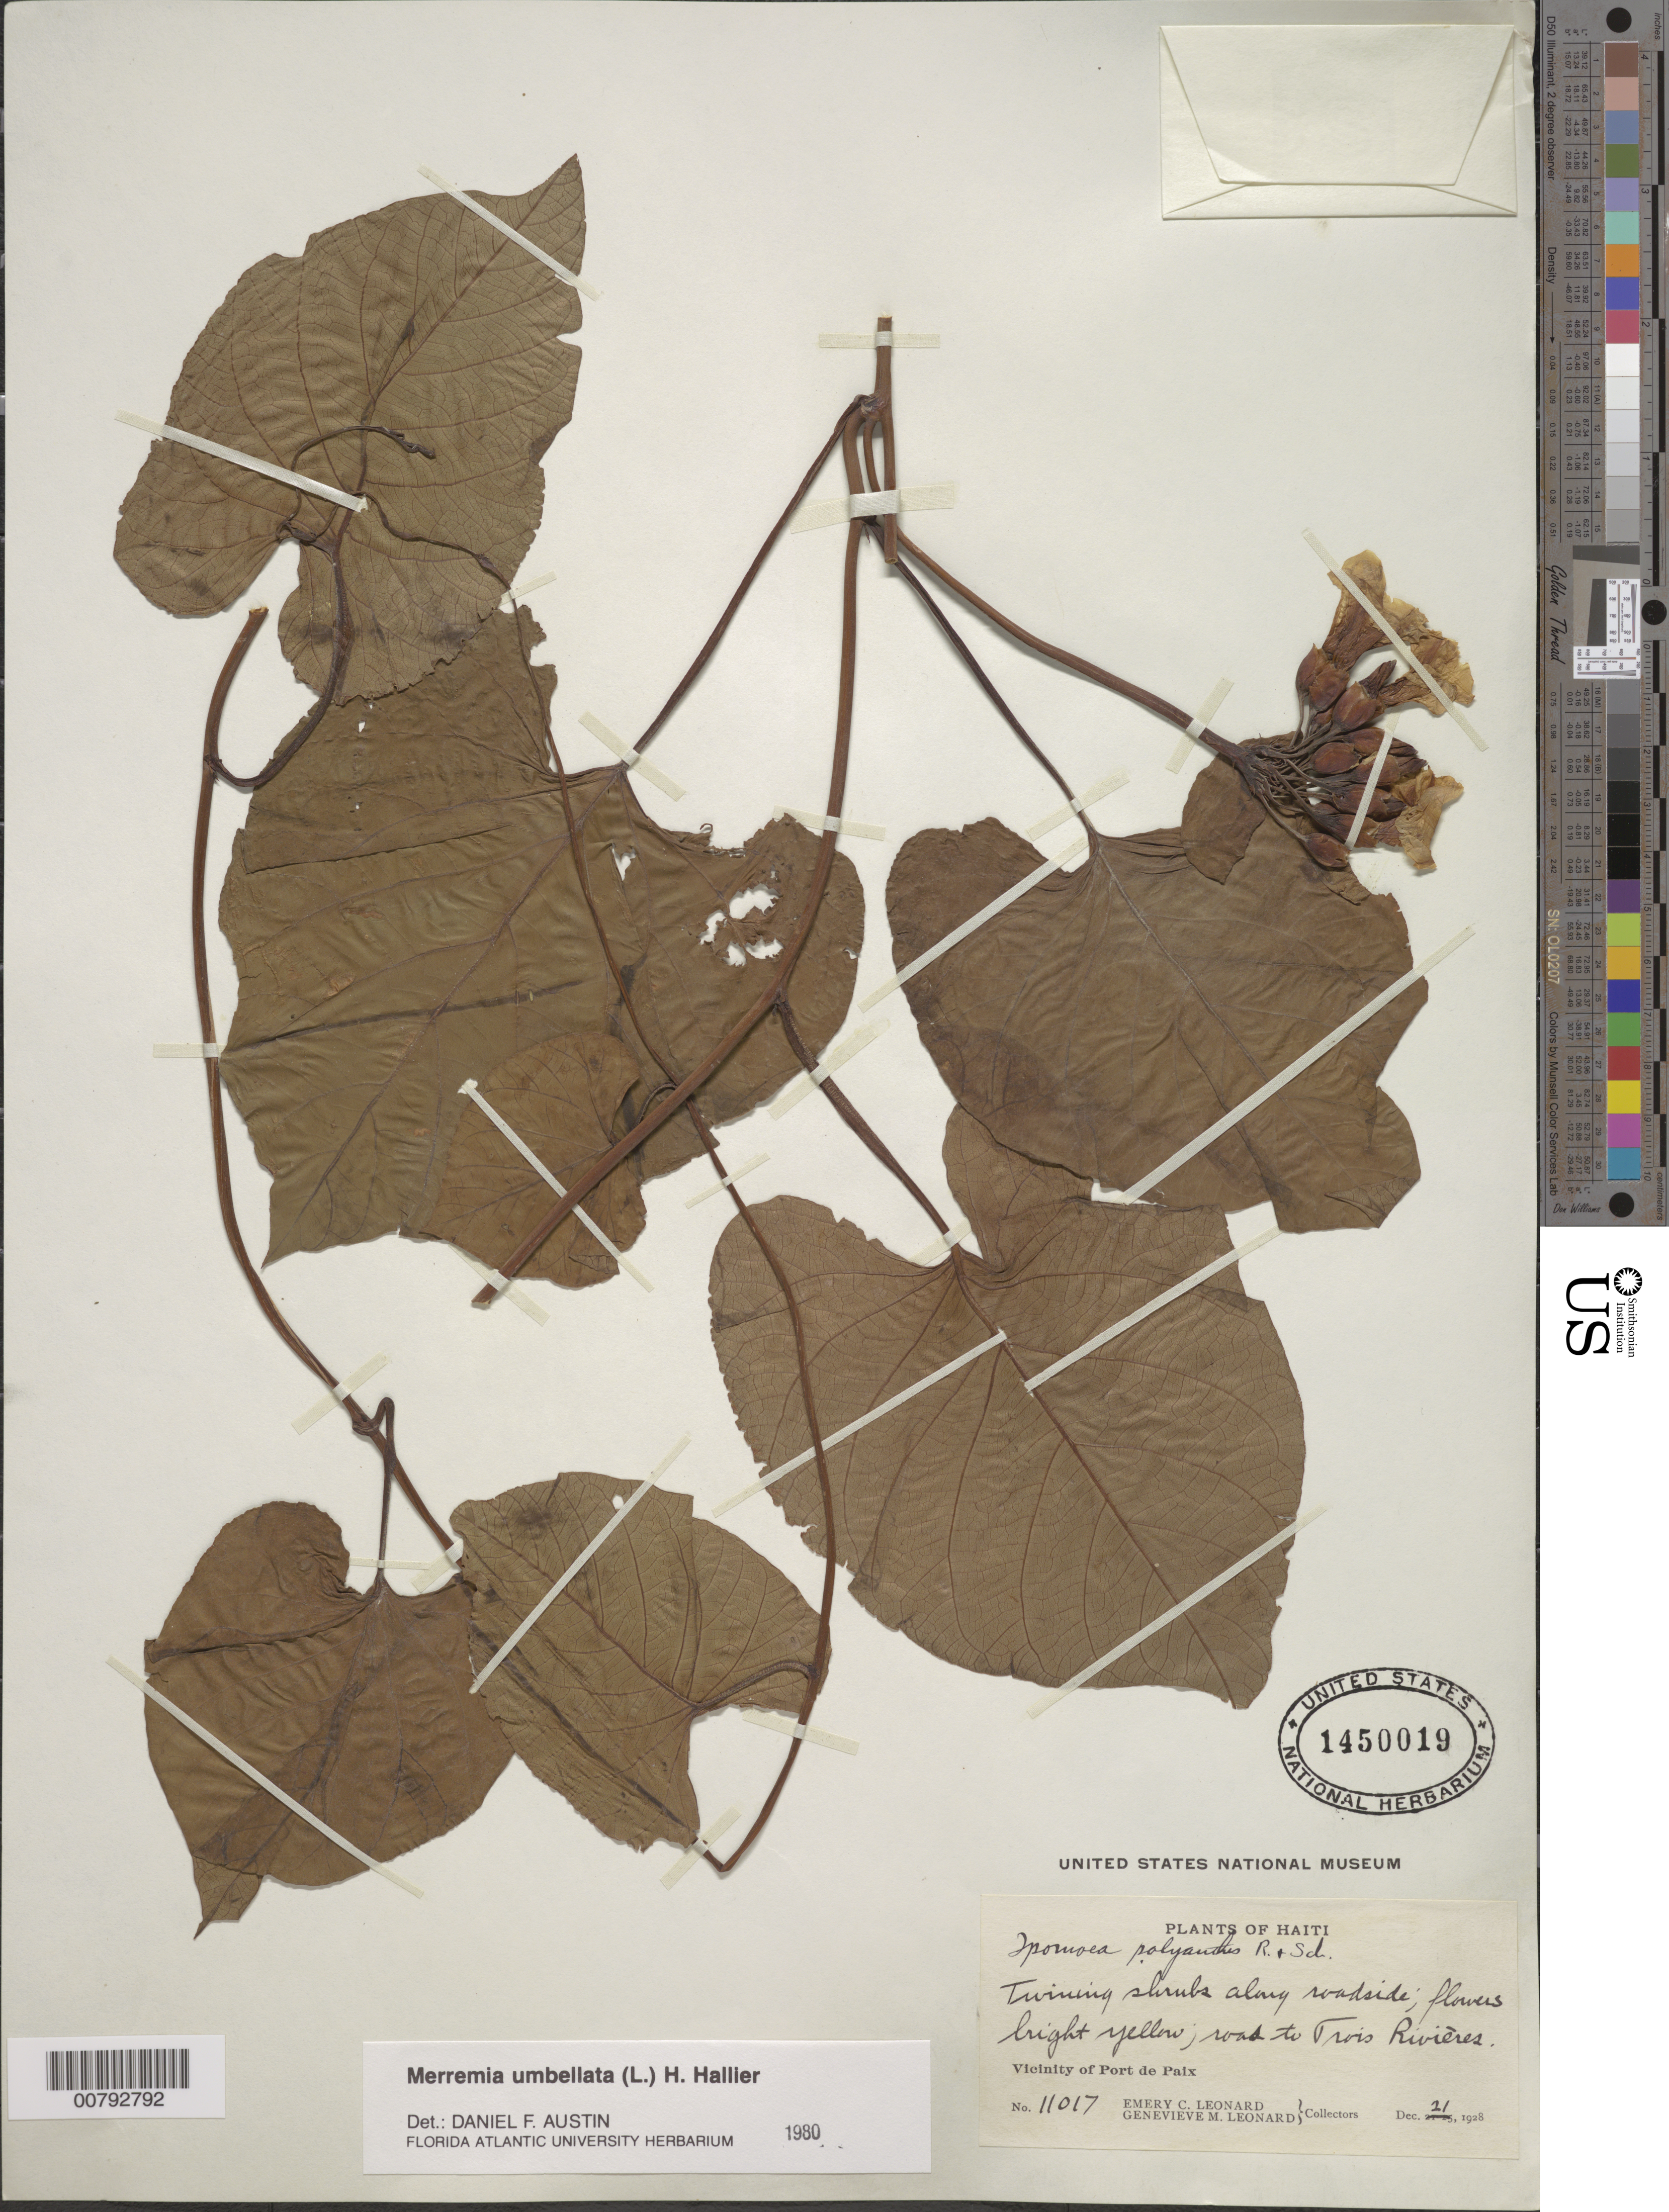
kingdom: Plantae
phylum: Tracheophyta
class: Magnoliopsida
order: Solanales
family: Convolvulaceae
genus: Camonea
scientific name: Camonea umbellata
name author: (L.) A. R. Simões & Staples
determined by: Strong, Mark T., (BOT), Smithsonian Institution - National Museum of Natural History (UNITED STATES)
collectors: E. C. Leonard & G. M. Leonard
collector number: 11017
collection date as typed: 21 Dec 1928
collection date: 1928-12-21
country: Haiti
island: Hispaniola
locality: Vicinity of Port de Paix, road to Trois Rivières.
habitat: Along roadside.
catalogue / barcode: US 1450019